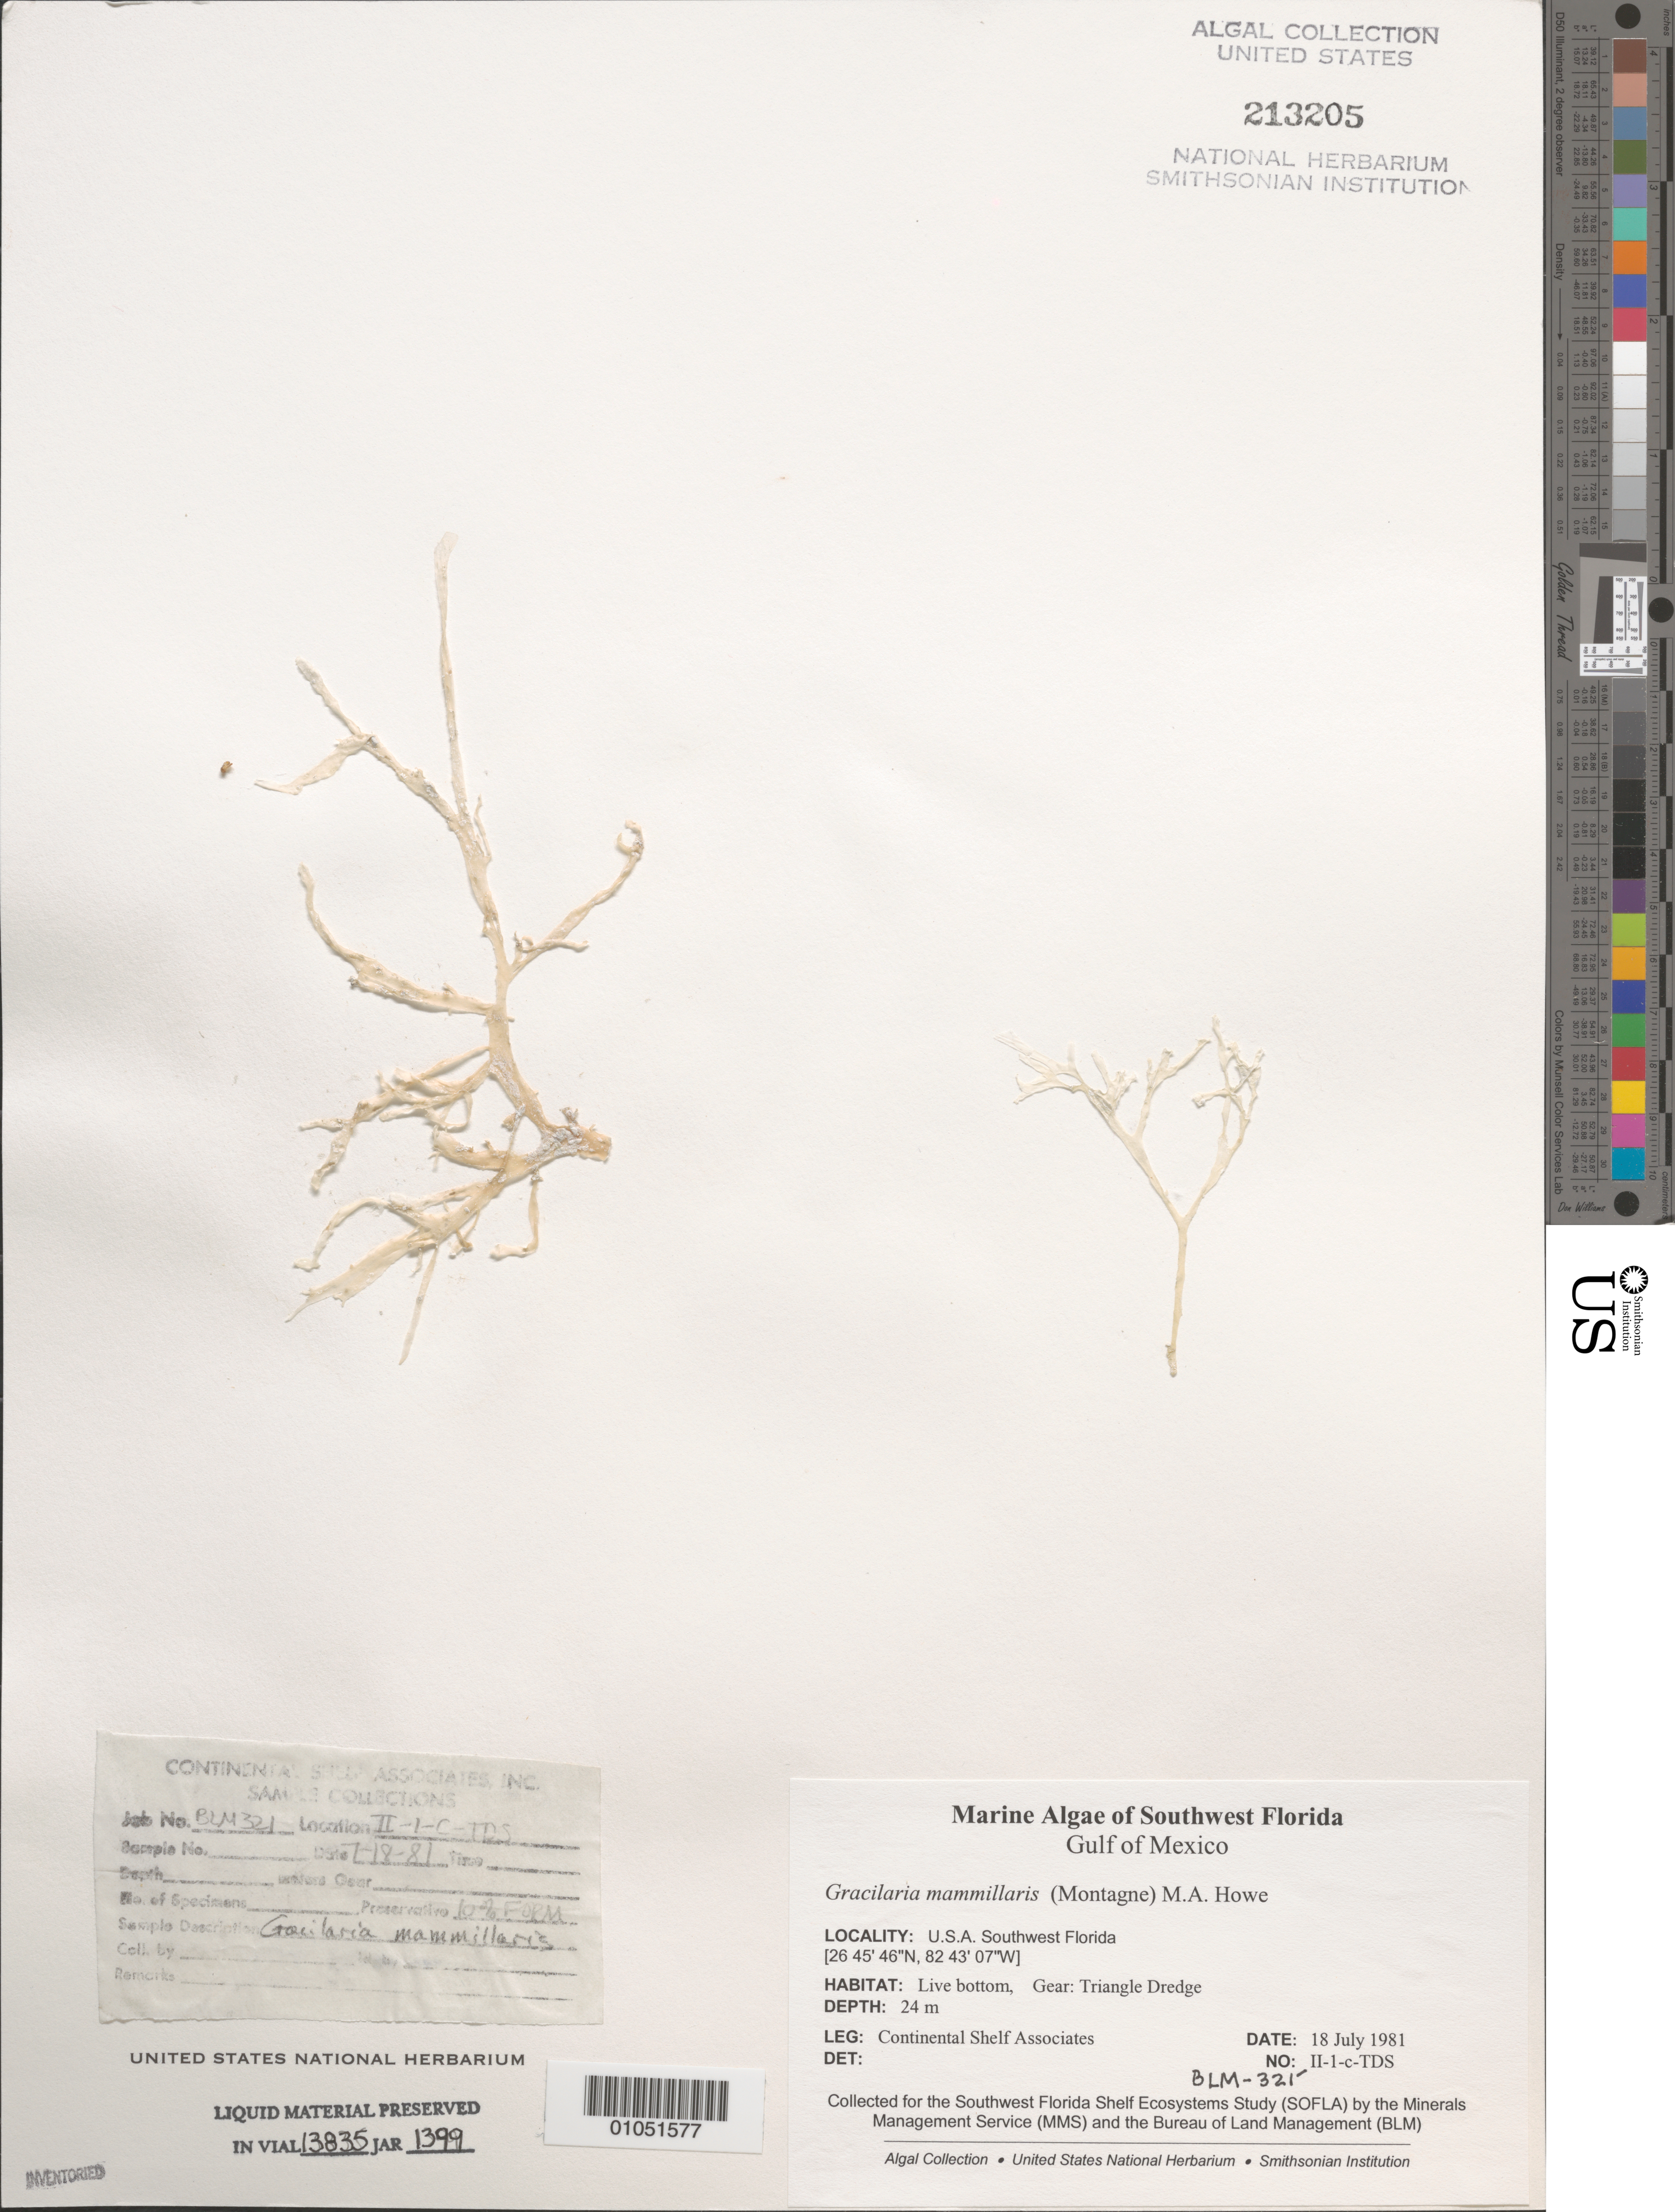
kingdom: Plantae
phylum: Rhodophyta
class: Florideophyceae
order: Gracilariales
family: Gracilariaceae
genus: Gracilaria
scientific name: Gracilaria mammillaris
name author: (Mont.) M. Howe in Britton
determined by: Blair, S. M.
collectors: Continental Shelf Associates for the MMS/BLM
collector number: BLM-321-II-1-C-TDS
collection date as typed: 18 Jul 1981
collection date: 1981-07-18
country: United States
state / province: Florida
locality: Gulf of Mexico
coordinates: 26 45'46"N, 82 43'07"W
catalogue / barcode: US 213205